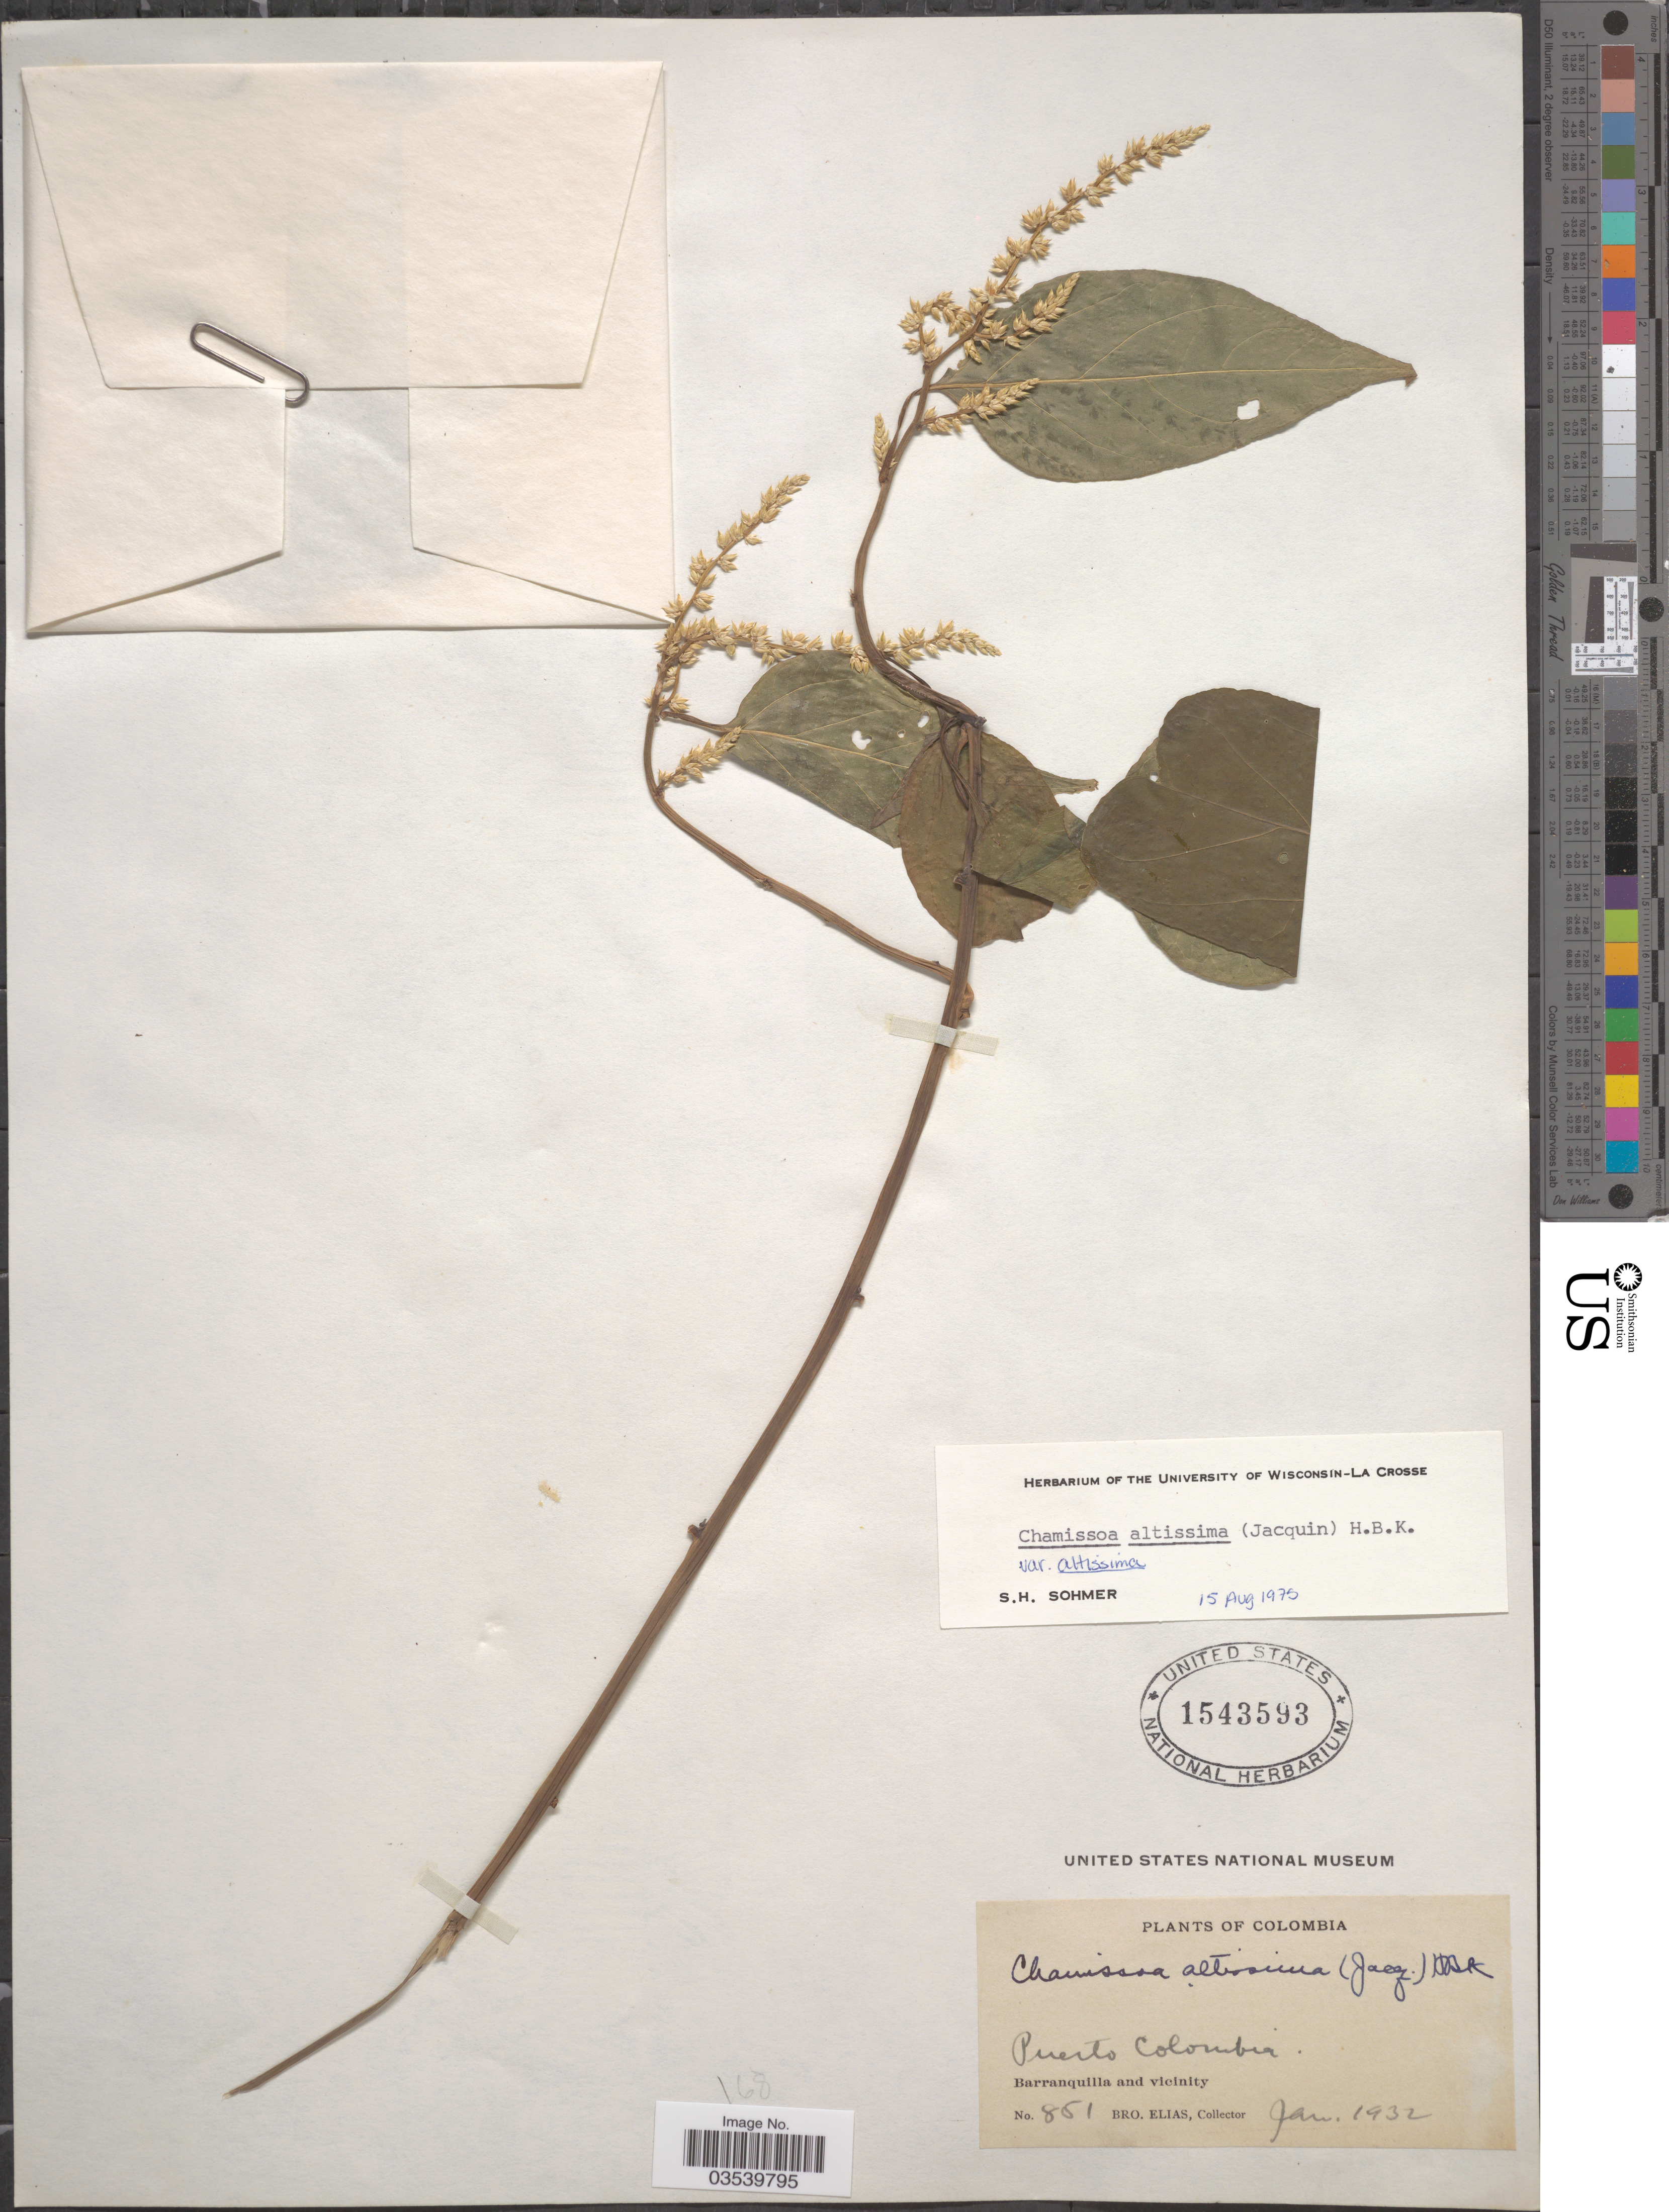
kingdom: Plantae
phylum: Tracheophyta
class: Magnoliopsida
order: Caryophyllales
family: Amaranthaceae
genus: Chamissoa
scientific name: Chamissoa altissima var. altissima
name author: (Jacq.) Kunth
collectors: Bro. Elias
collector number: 851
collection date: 1932-01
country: Colombia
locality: Puerto Colombia. Barranquilla and vicinity.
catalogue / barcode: US 1543593